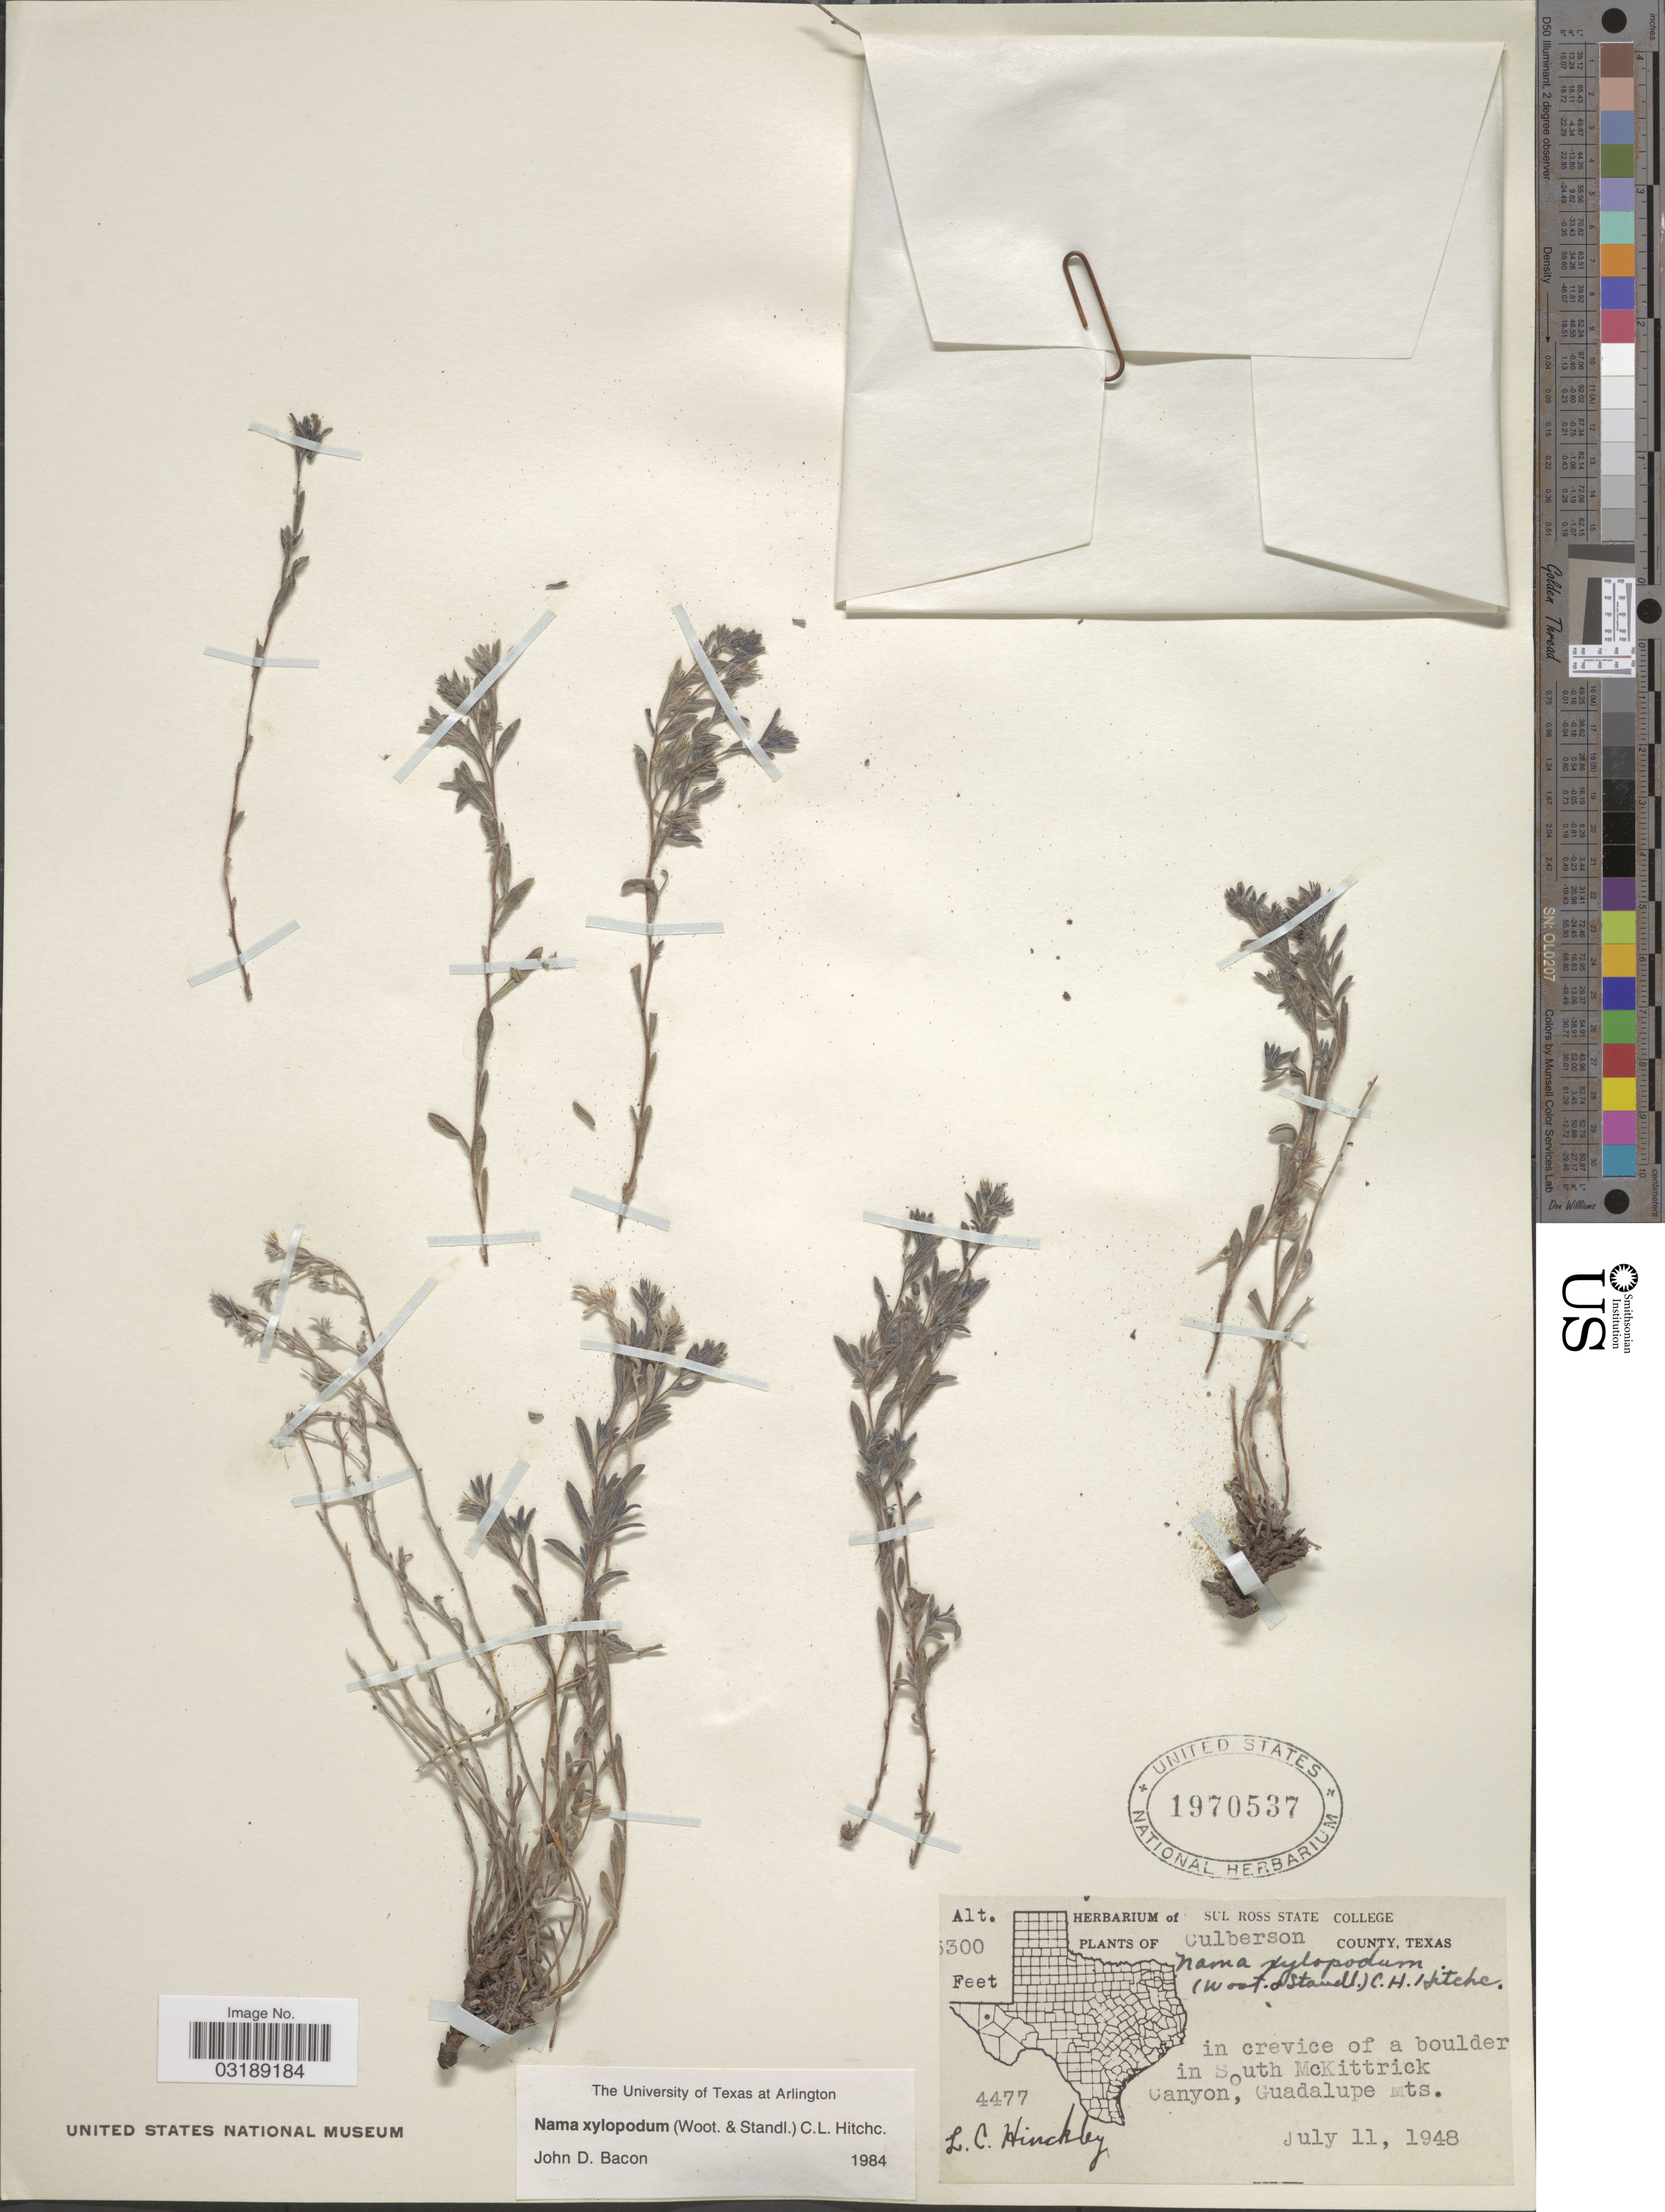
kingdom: Plantae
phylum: Tracheophyta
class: Magnoliopsida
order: Boraginales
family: Namaceae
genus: Nama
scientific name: Nama xylopoda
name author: (Wooton & Standl.) C.L. Hitchc.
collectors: L. Hinckley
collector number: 4477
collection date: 1948-07-11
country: United States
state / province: Texas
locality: Culberson County, in crevice of a boulder in South McKittrick Canyon, Guadalupe Mts.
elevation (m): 1615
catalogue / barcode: US 1970537